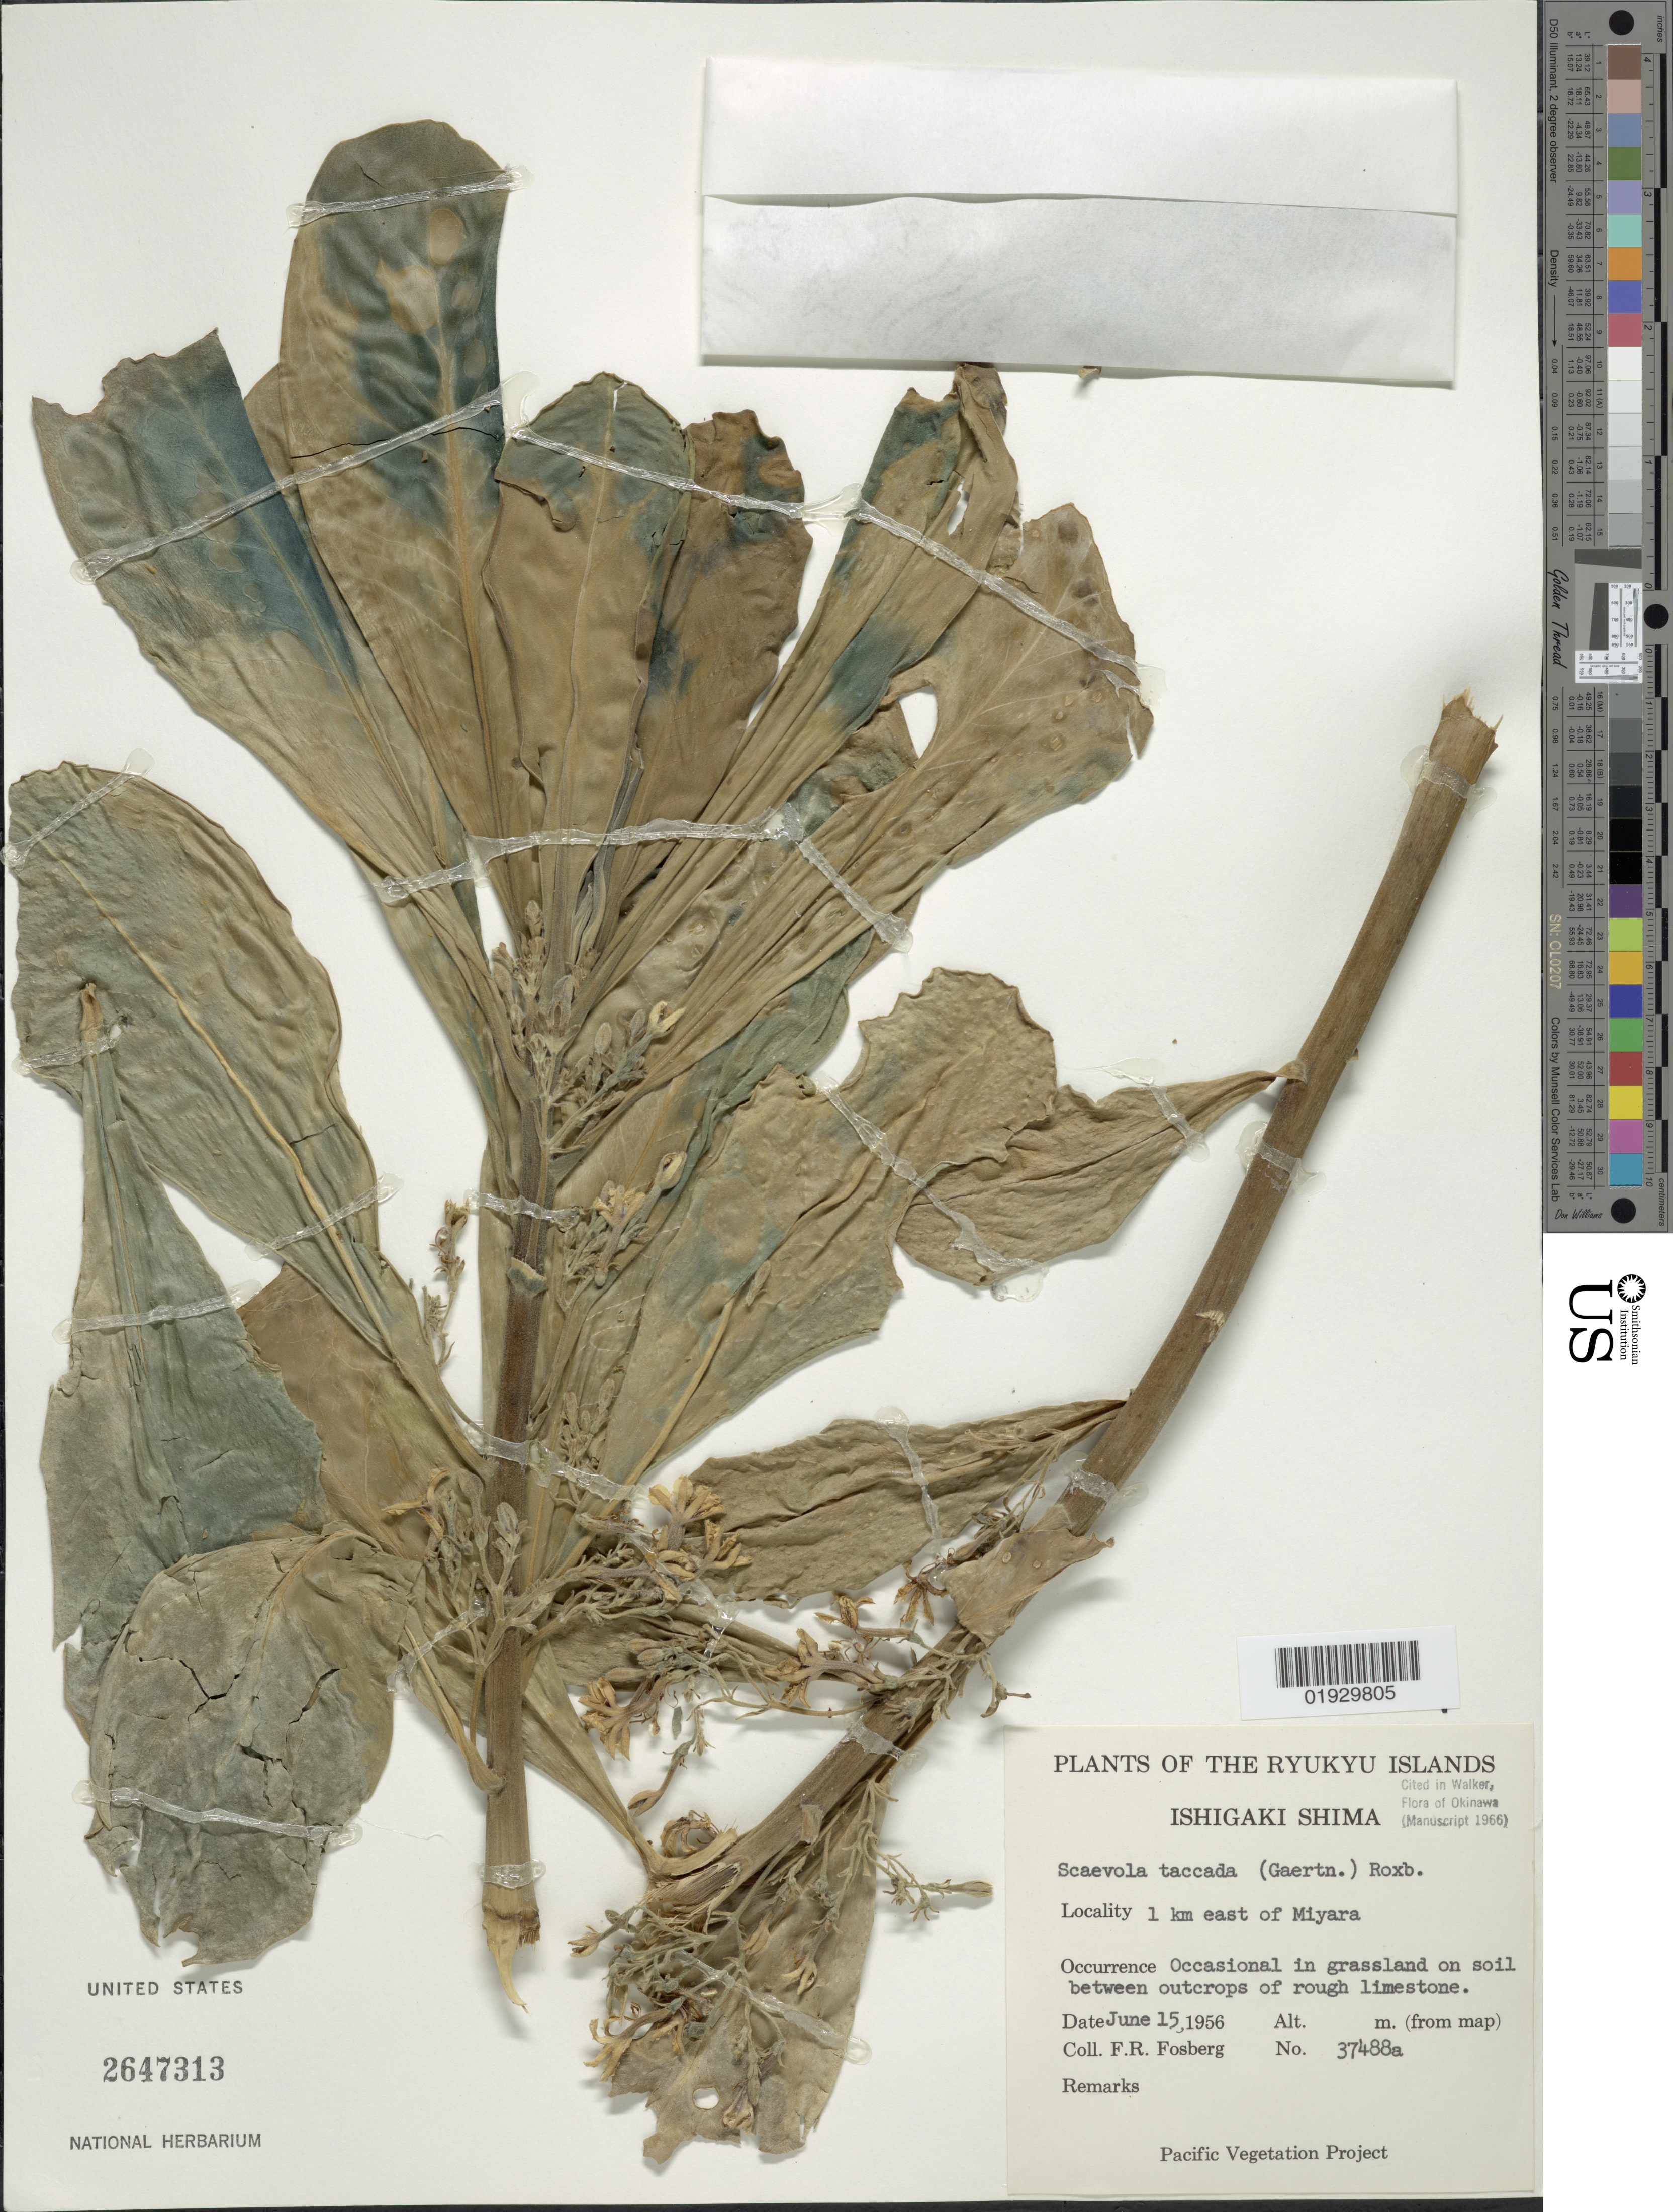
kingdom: Plantae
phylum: Tracheophyta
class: Magnoliopsida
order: Asterales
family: Goodeniaceae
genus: Scaevola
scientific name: Scaevola taccada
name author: (Gaertn.) Roxb.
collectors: F. R. Fosberg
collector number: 37488a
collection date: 1956-06-15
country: Japan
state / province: Okinawa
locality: Ryukyu Islands. Ishigaki Shima. 1 km east of Miyara.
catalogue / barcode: US 2647313